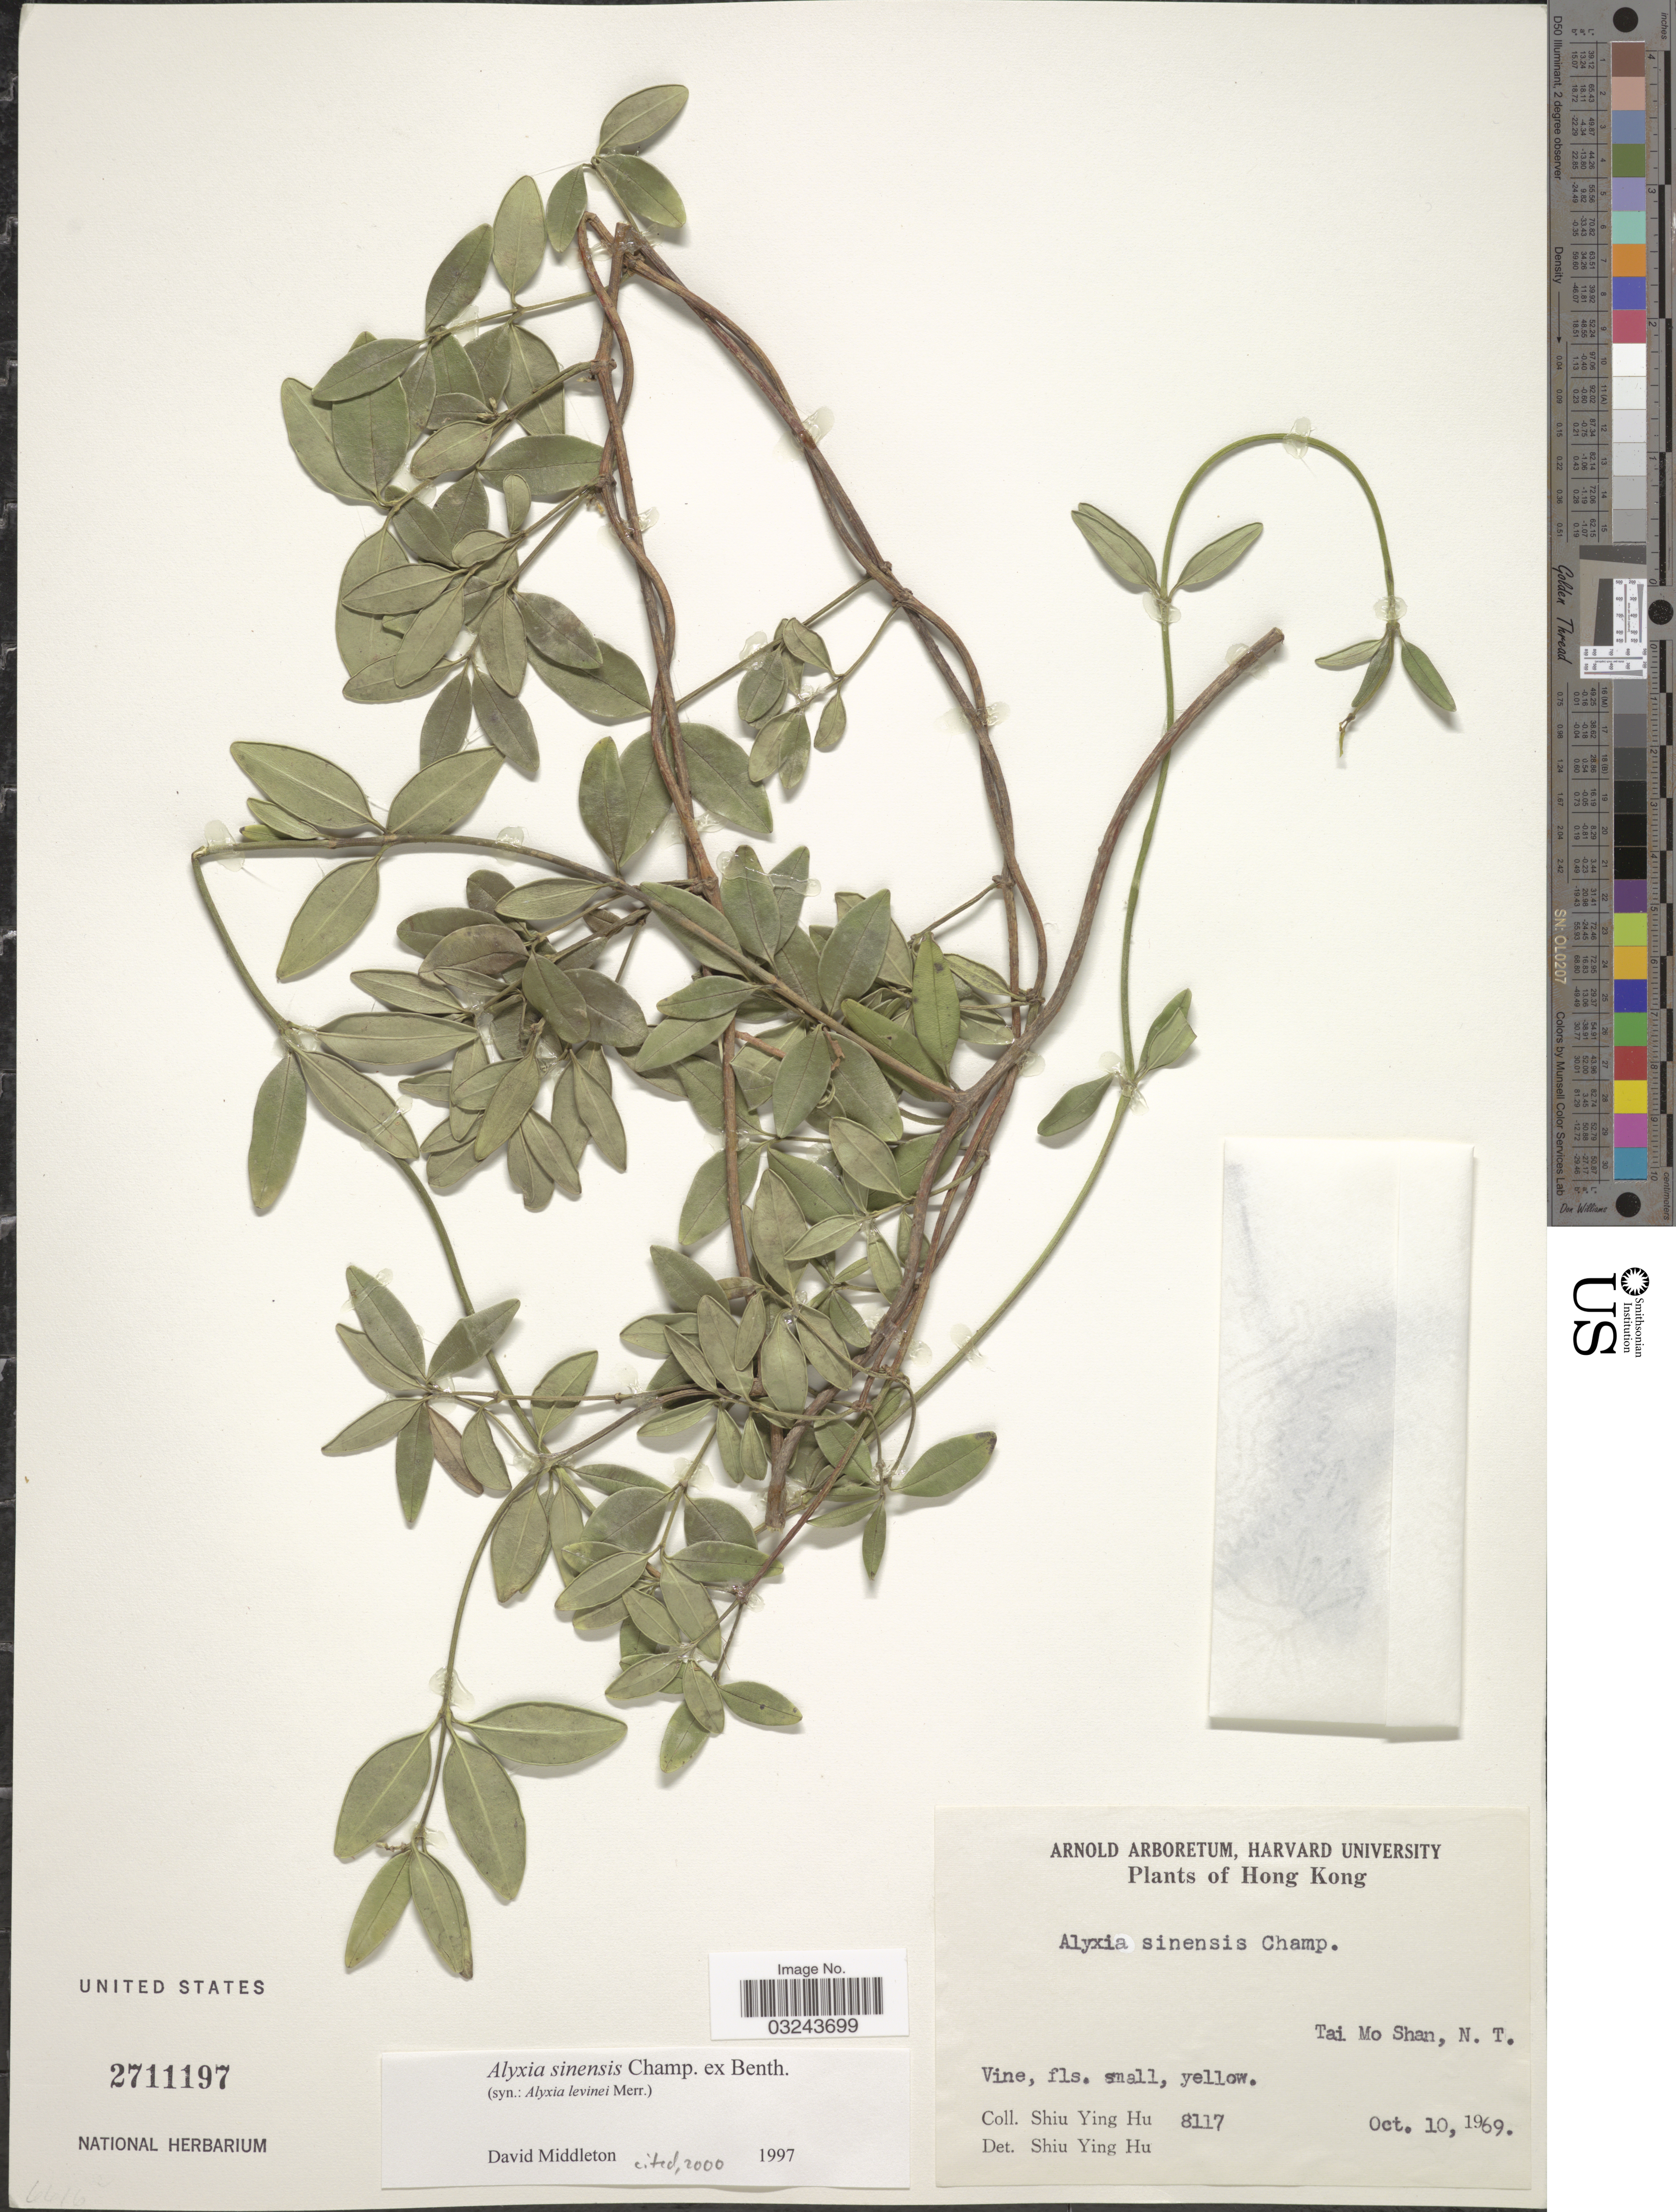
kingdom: Plantae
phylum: Tracheophyta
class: Magnoliopsida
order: Gentianales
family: Apocynaceae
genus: Alyxia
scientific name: Alyxia sinensis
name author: Champ. ex Benth.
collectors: S. Y. Hu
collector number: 8117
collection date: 1969-10-10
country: China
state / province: Hong Kong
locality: Tai Mo Shan, N. T.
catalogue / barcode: US 2711197